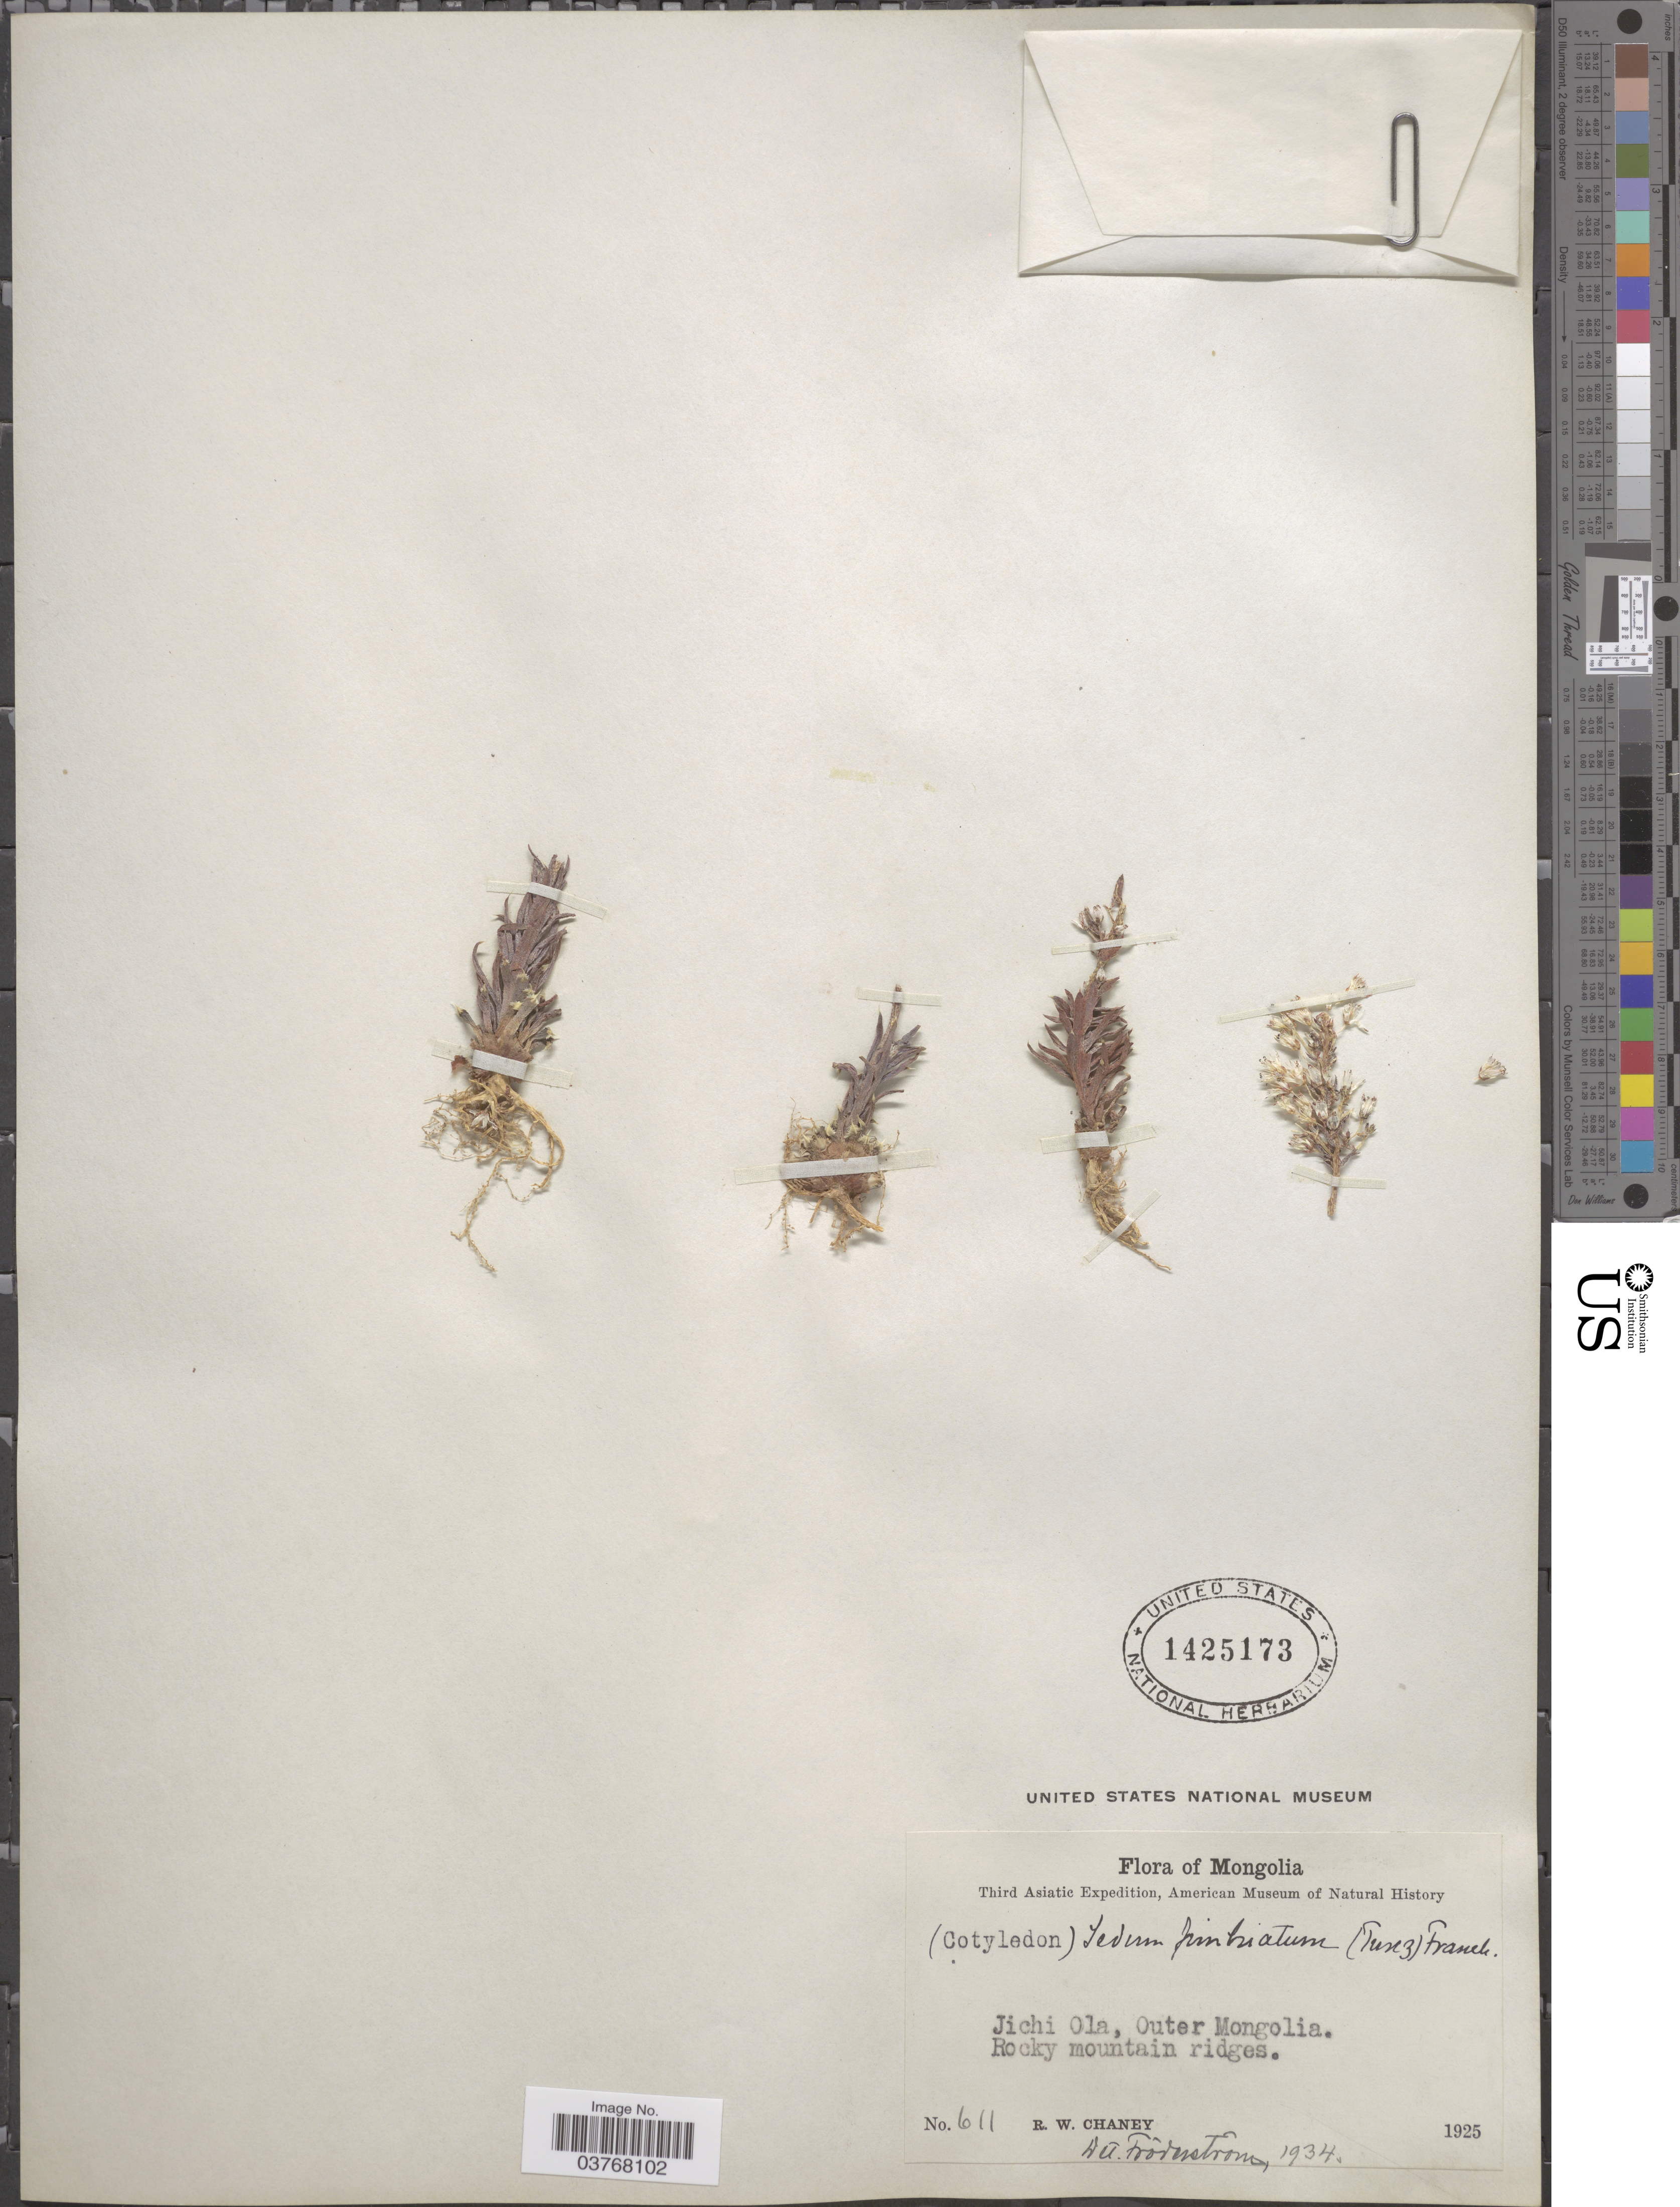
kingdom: Plantae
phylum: Tracheophyta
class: Magnoliopsida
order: Saxifragales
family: Crassulaceae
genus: Orostachys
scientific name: Orostachys fimbriata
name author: (Turcz.) A. Berger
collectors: R. Chaney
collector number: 611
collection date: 1925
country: Mongolia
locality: Jichi Ola, Outer Mongolia.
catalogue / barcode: US 1425173